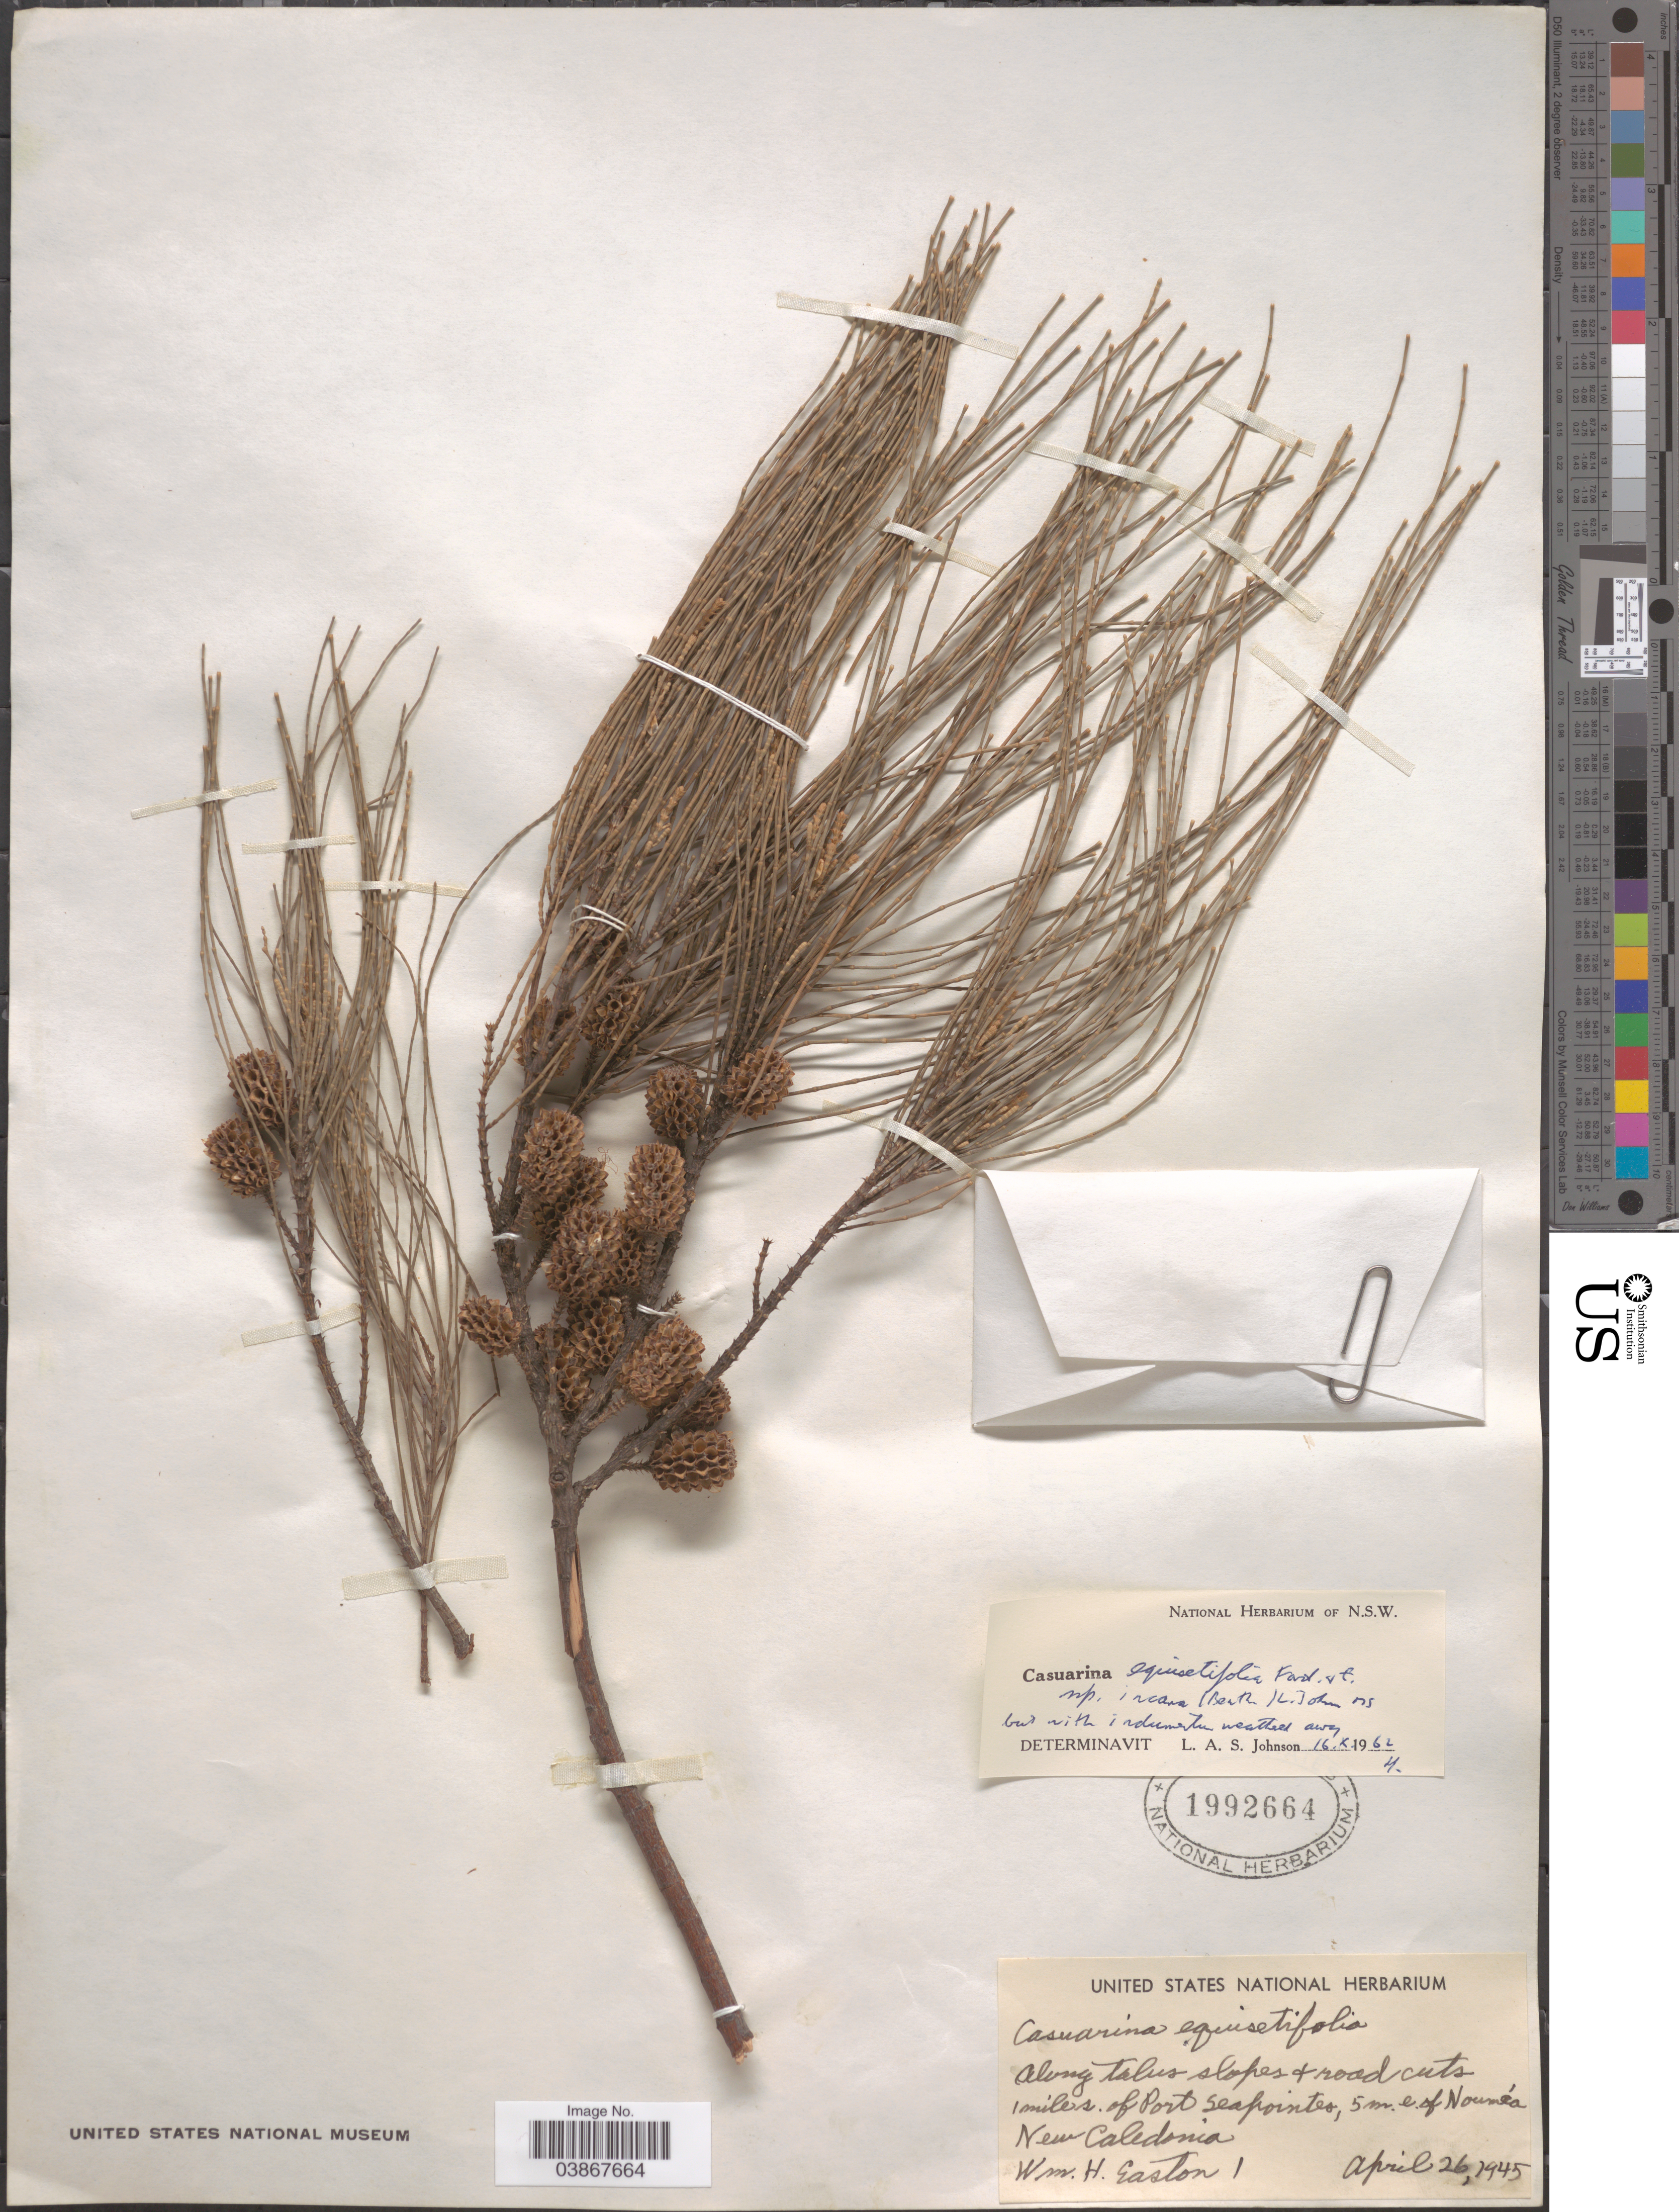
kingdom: Plantae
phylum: Tracheophyta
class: Magnoliopsida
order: Fagales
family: Casuarinaceae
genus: Casuarina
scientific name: Casuarina equisetifolia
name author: L.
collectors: W. Easton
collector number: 1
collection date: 1945-04-26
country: New Caledonia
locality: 1 mile s. of Port Seapointes, 5 m. e. of Noumea.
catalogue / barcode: US 1992664